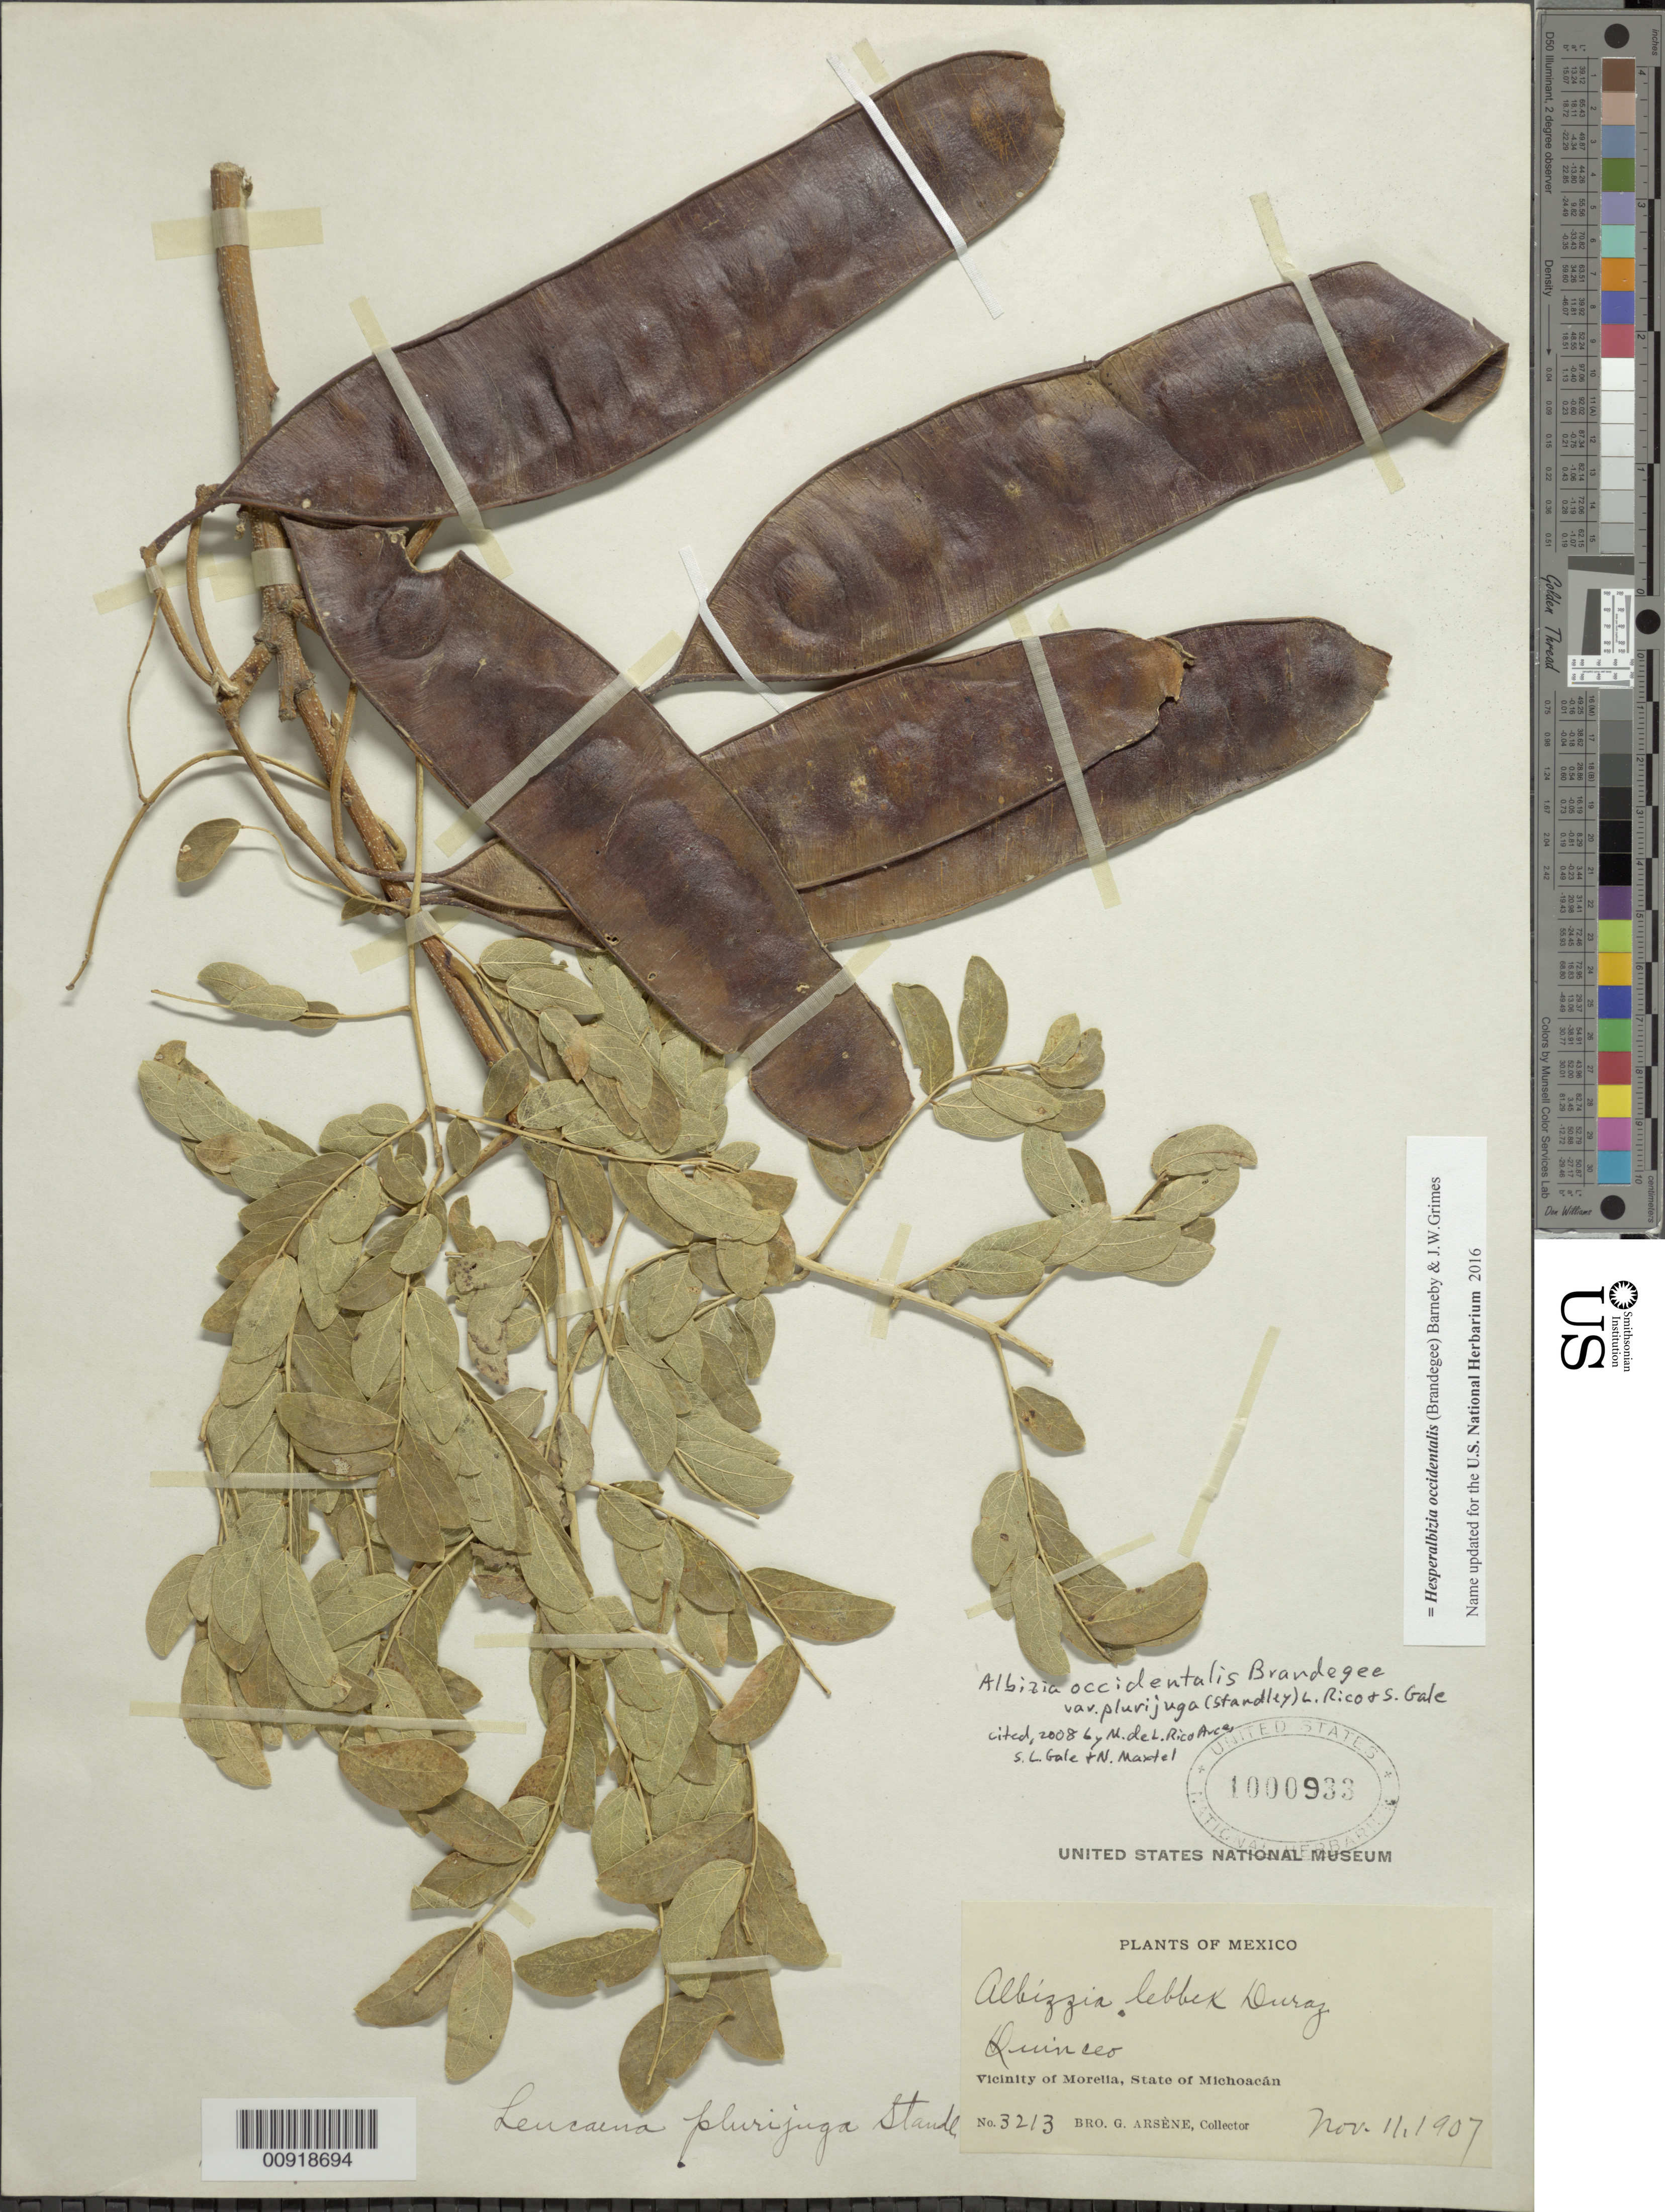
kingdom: Plantae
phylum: Tracheophyta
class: Magnoliopsida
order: Fabales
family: Fabaceae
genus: Hesperalbizia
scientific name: Hesperalbizia occidentalis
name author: (Brandegee) Barneby & J.W. Grimes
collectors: Bro. G. Arsène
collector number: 3213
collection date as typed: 11 Nov 1907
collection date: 1907-11-11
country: Mexico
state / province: Michoacán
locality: Quinceo. Vicinity of Morelia, State of Michoacán.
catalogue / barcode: US 1000933